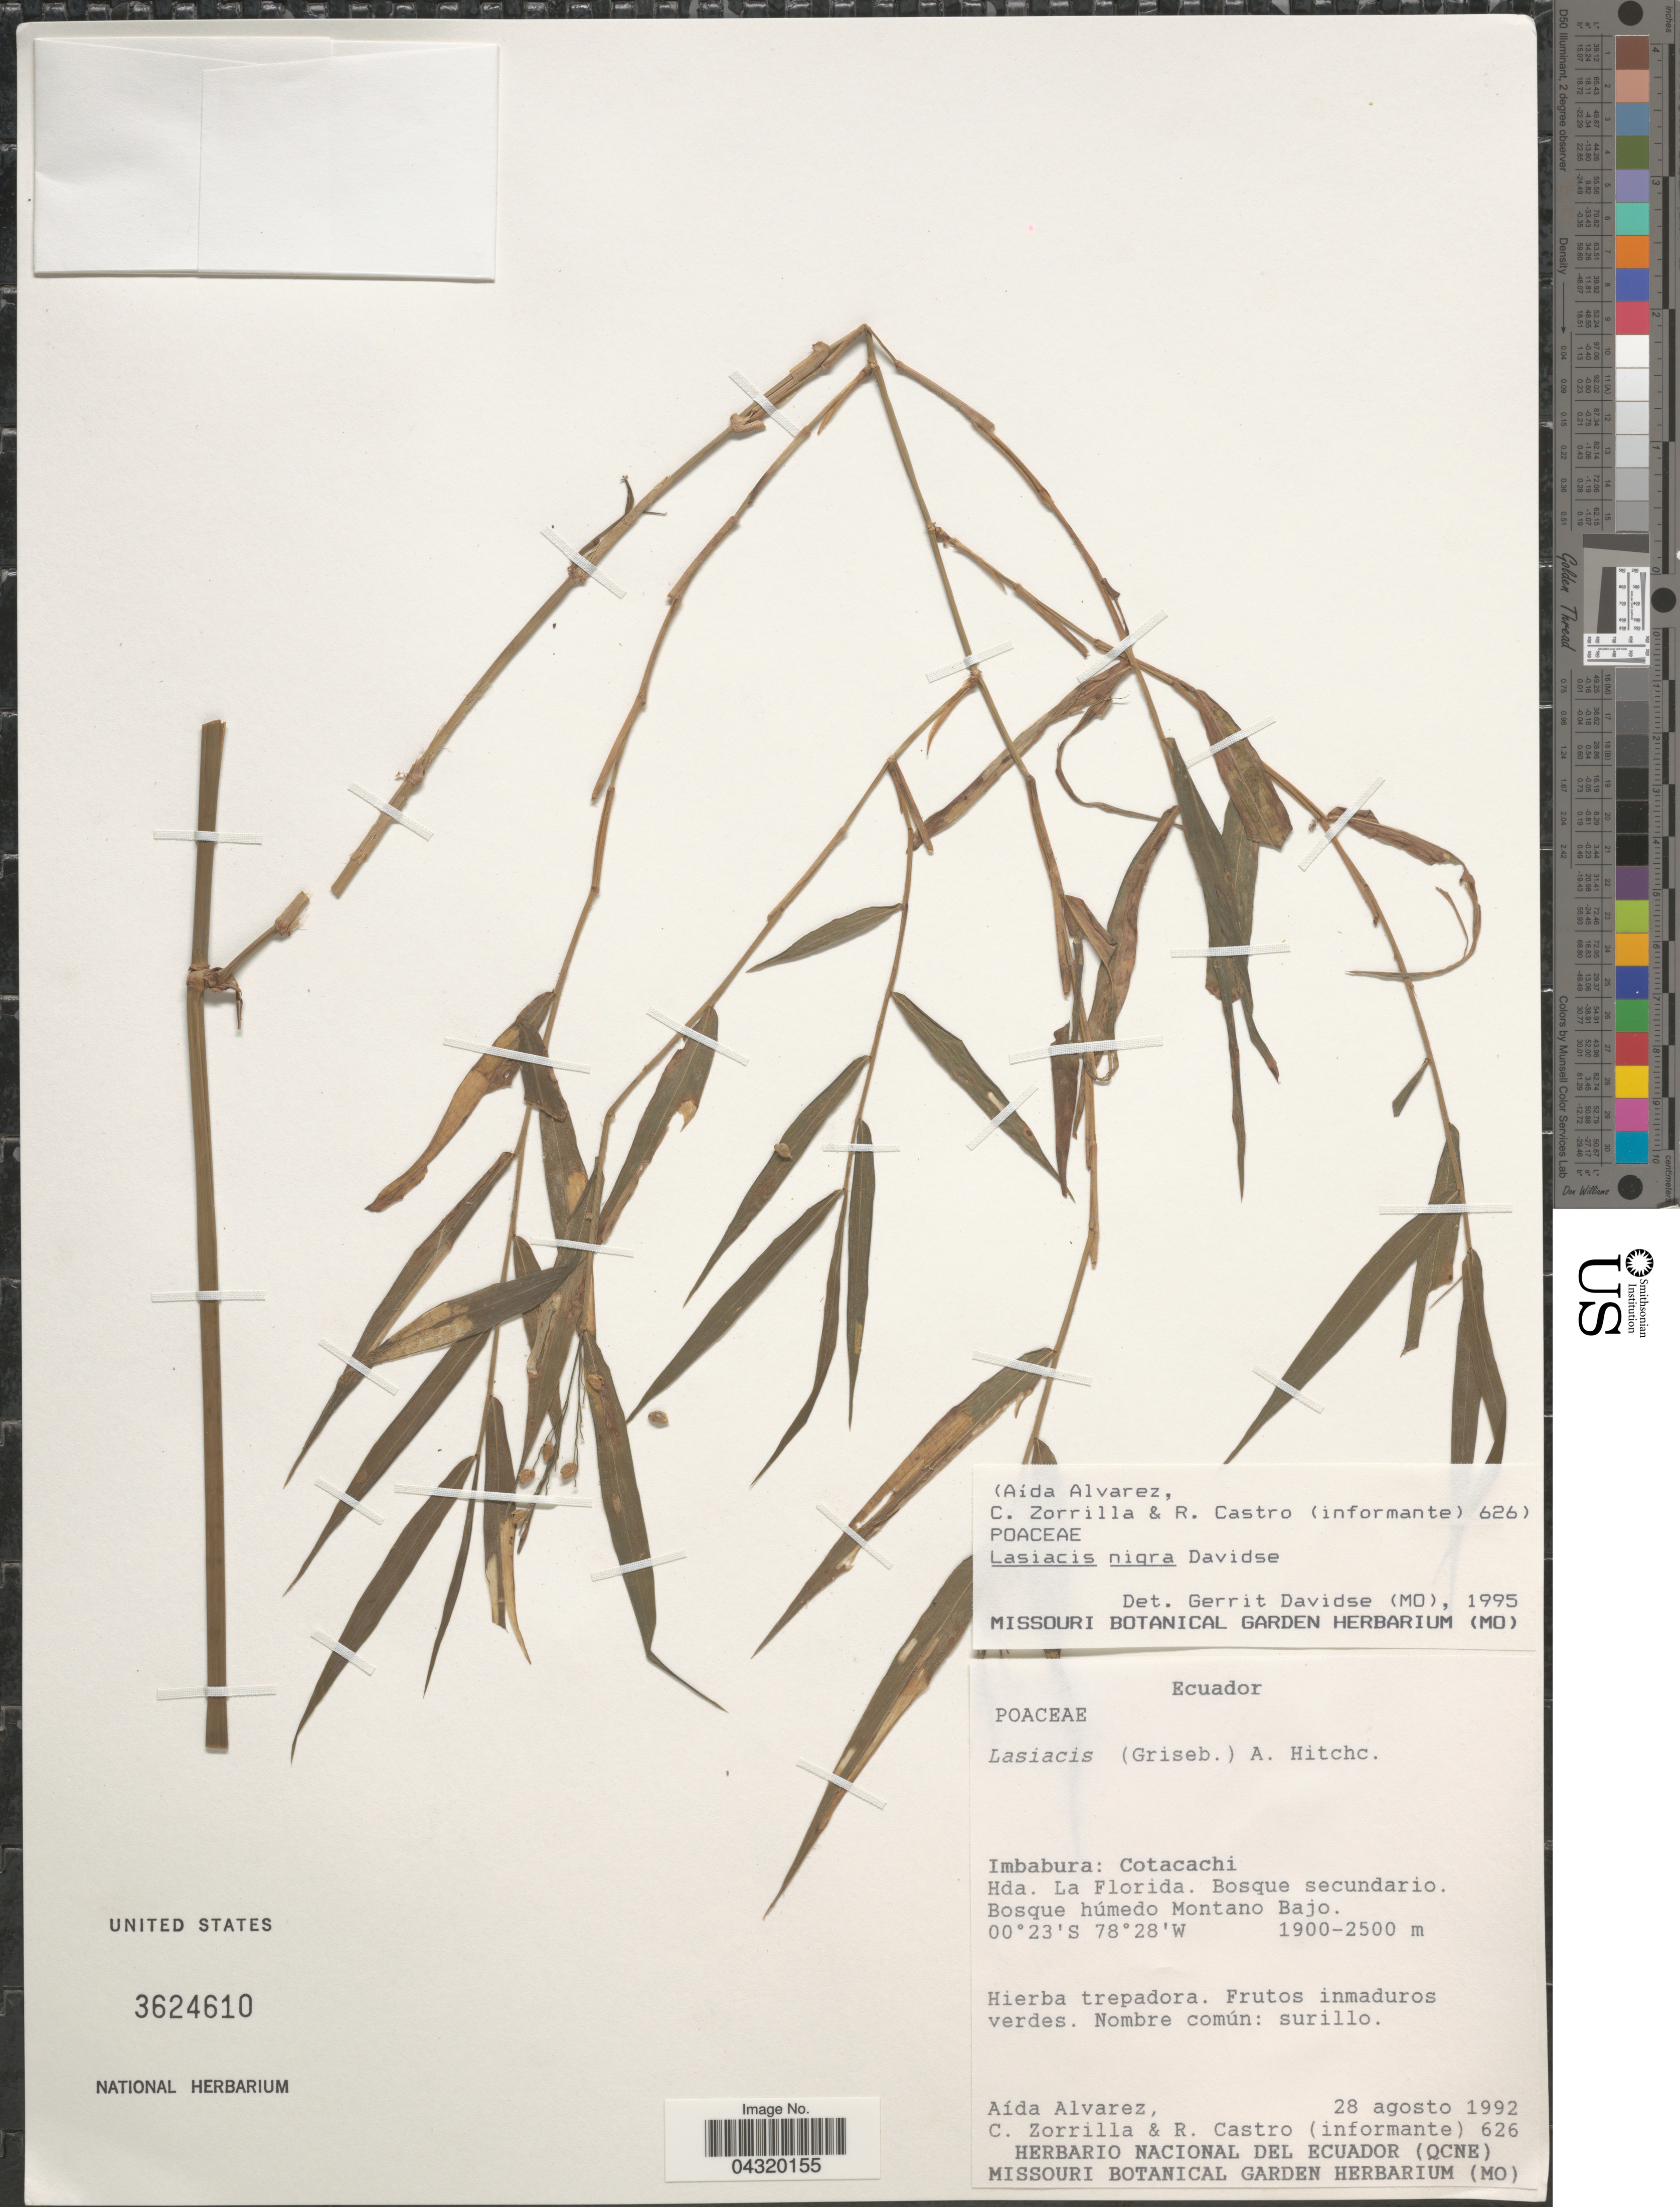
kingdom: Plantae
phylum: Tracheophyta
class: Liliopsida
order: Poales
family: Poaceae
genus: Lasiacis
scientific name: Lasiacis nigra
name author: Davidse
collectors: A. Alvarez, C. Zorrilla & R. Castro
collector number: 626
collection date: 1992-08-28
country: Ecuador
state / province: Imbabura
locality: Cotacachi. Hda. La Florida. Bosque secundario. Bosque húmedo Montano Bajo.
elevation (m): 1900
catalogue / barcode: US 3624610